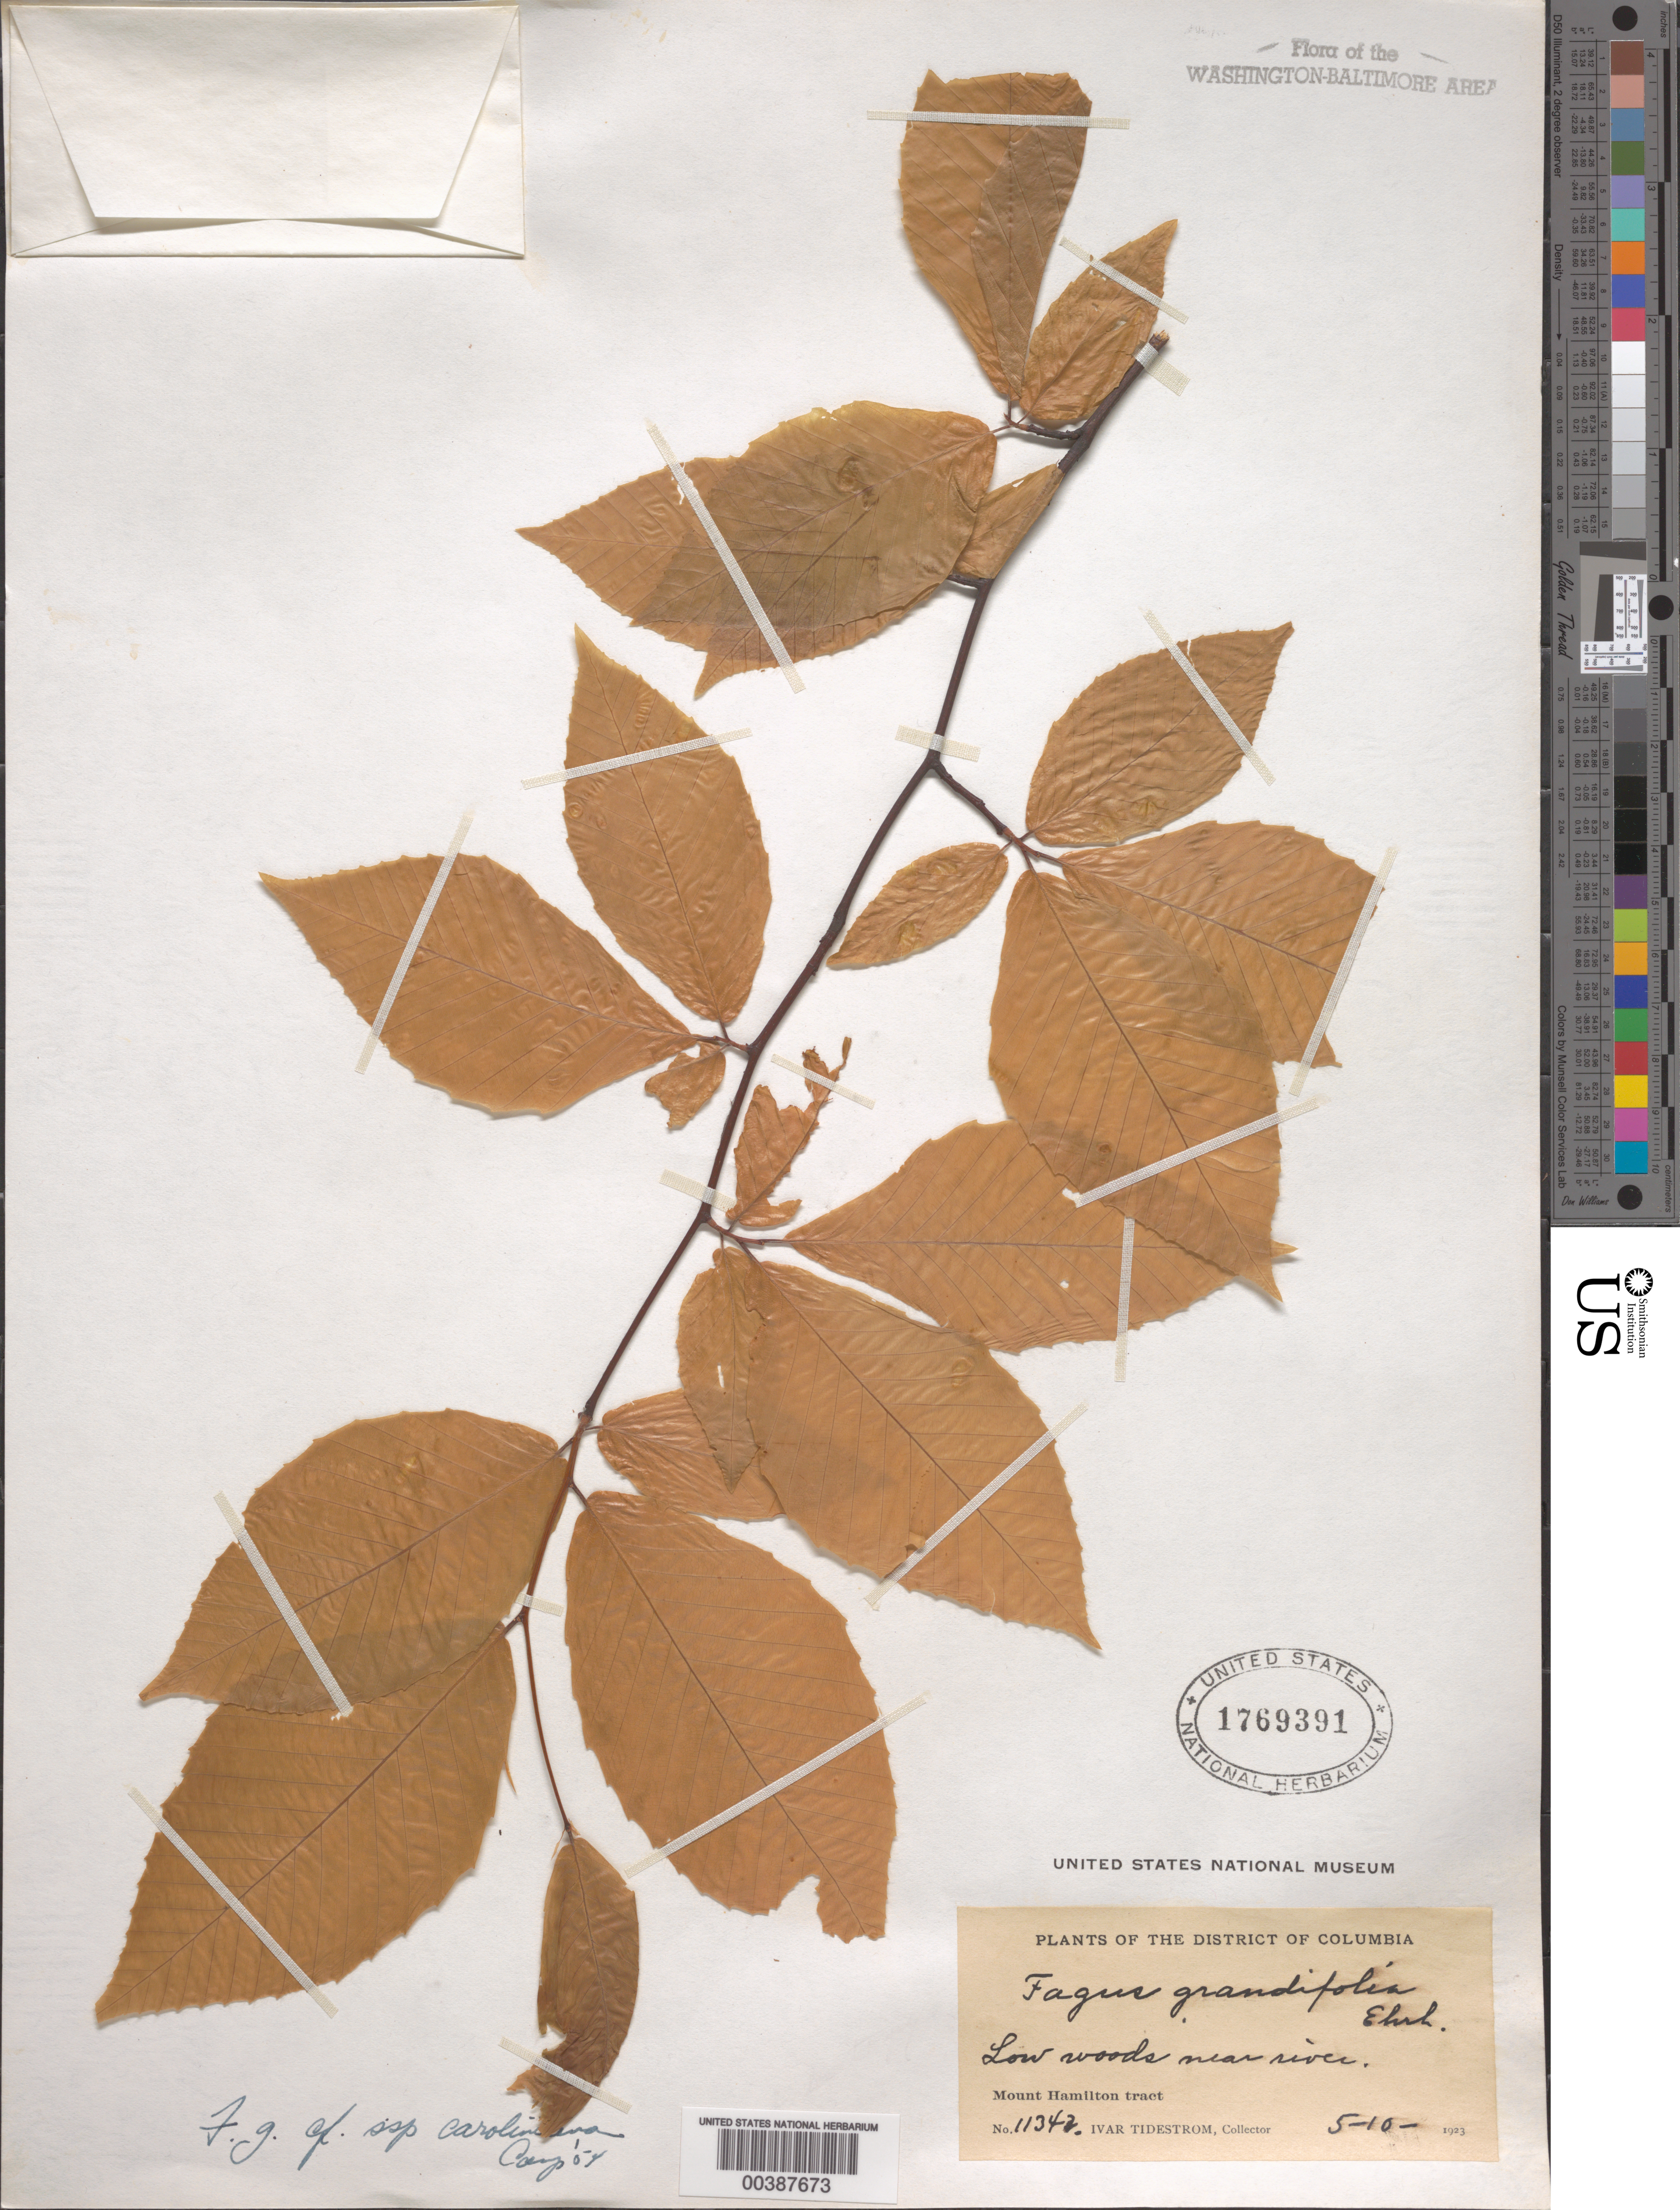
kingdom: Plantae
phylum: Tracheophyta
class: Magnoliopsida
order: Fagales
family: Fagaceae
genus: Fagus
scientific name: Fagus grandifolia subsp. caroliniana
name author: (Loudon) Fernald & Rehder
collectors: I. F. Tidestrom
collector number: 11342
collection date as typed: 10 May 1923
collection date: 1923-05-10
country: United States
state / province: District of Columbia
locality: Mount Hamilton, River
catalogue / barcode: US 1769391